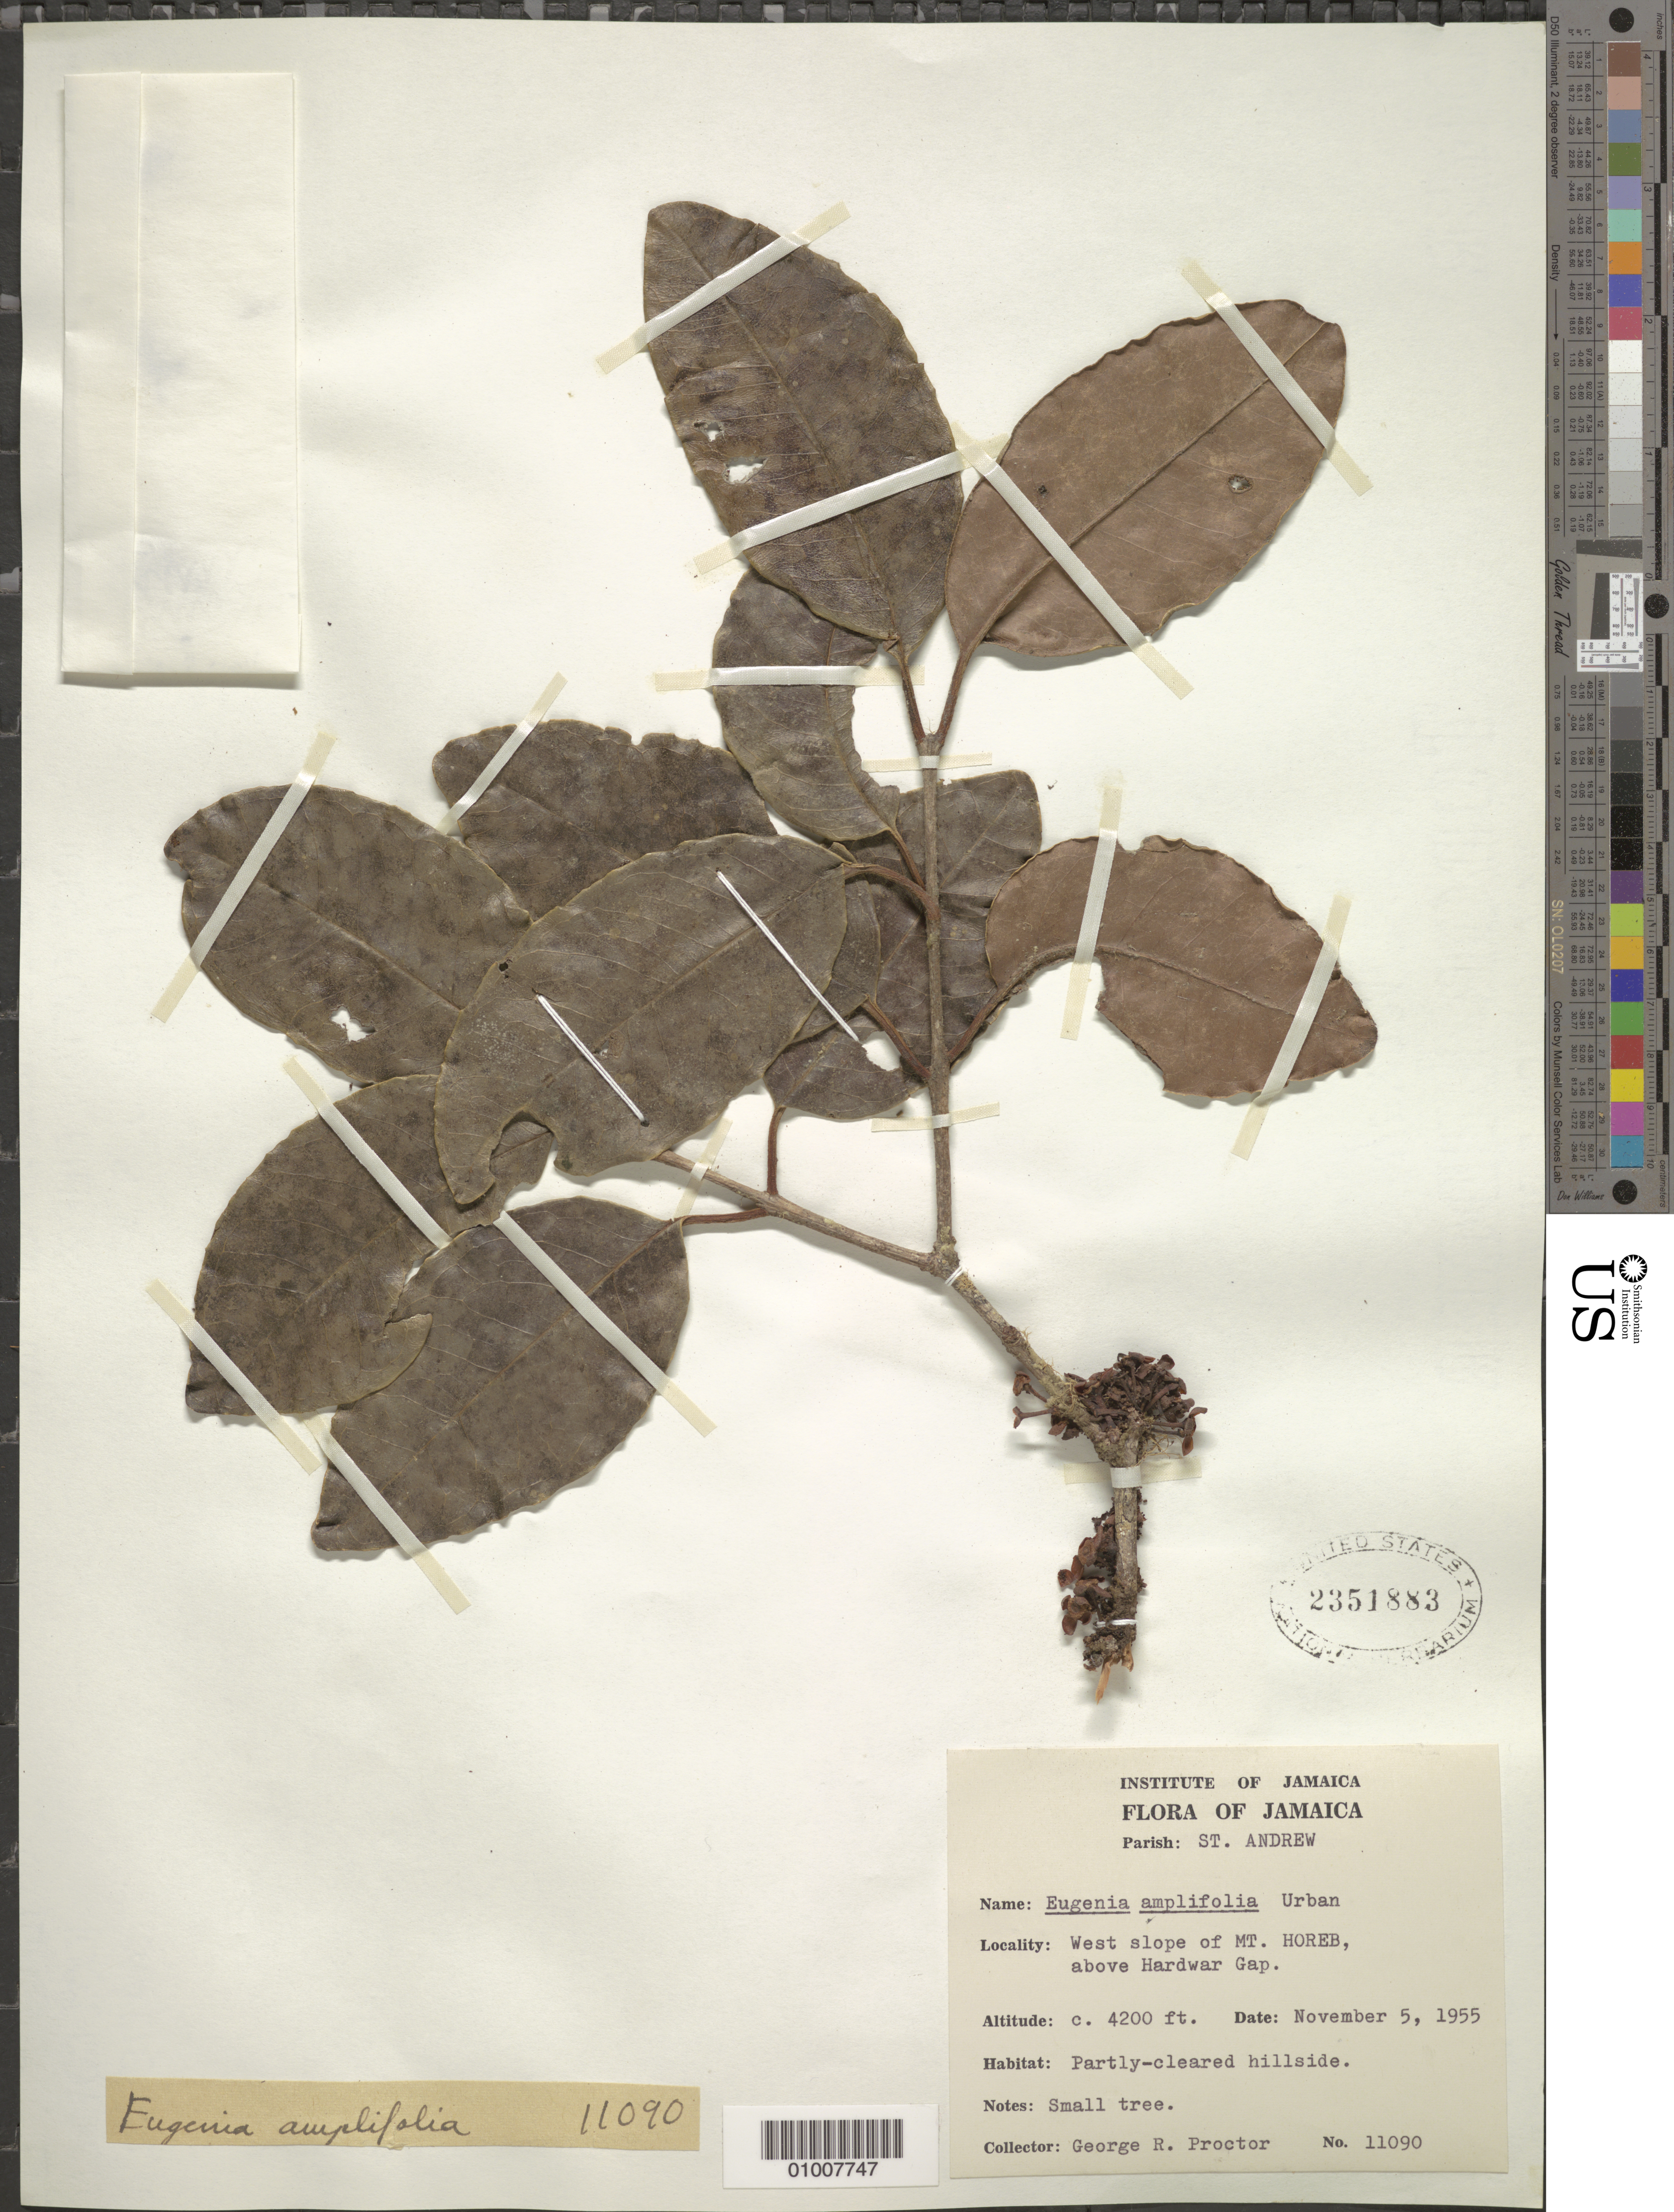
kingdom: Plantae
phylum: Tracheophyta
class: Magnoliopsida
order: Myrtales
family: Myrtaceae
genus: Eugenia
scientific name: Eugenia amplifolia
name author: Urb.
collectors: G. R. Proctor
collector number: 11090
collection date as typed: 05 Nov 1955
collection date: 1955-11-05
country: Jamaica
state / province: Saint Andrew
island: Jamaica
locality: West slope of Mt. Horeb, above Hardwar Gap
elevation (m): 1280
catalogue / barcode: US 2351883